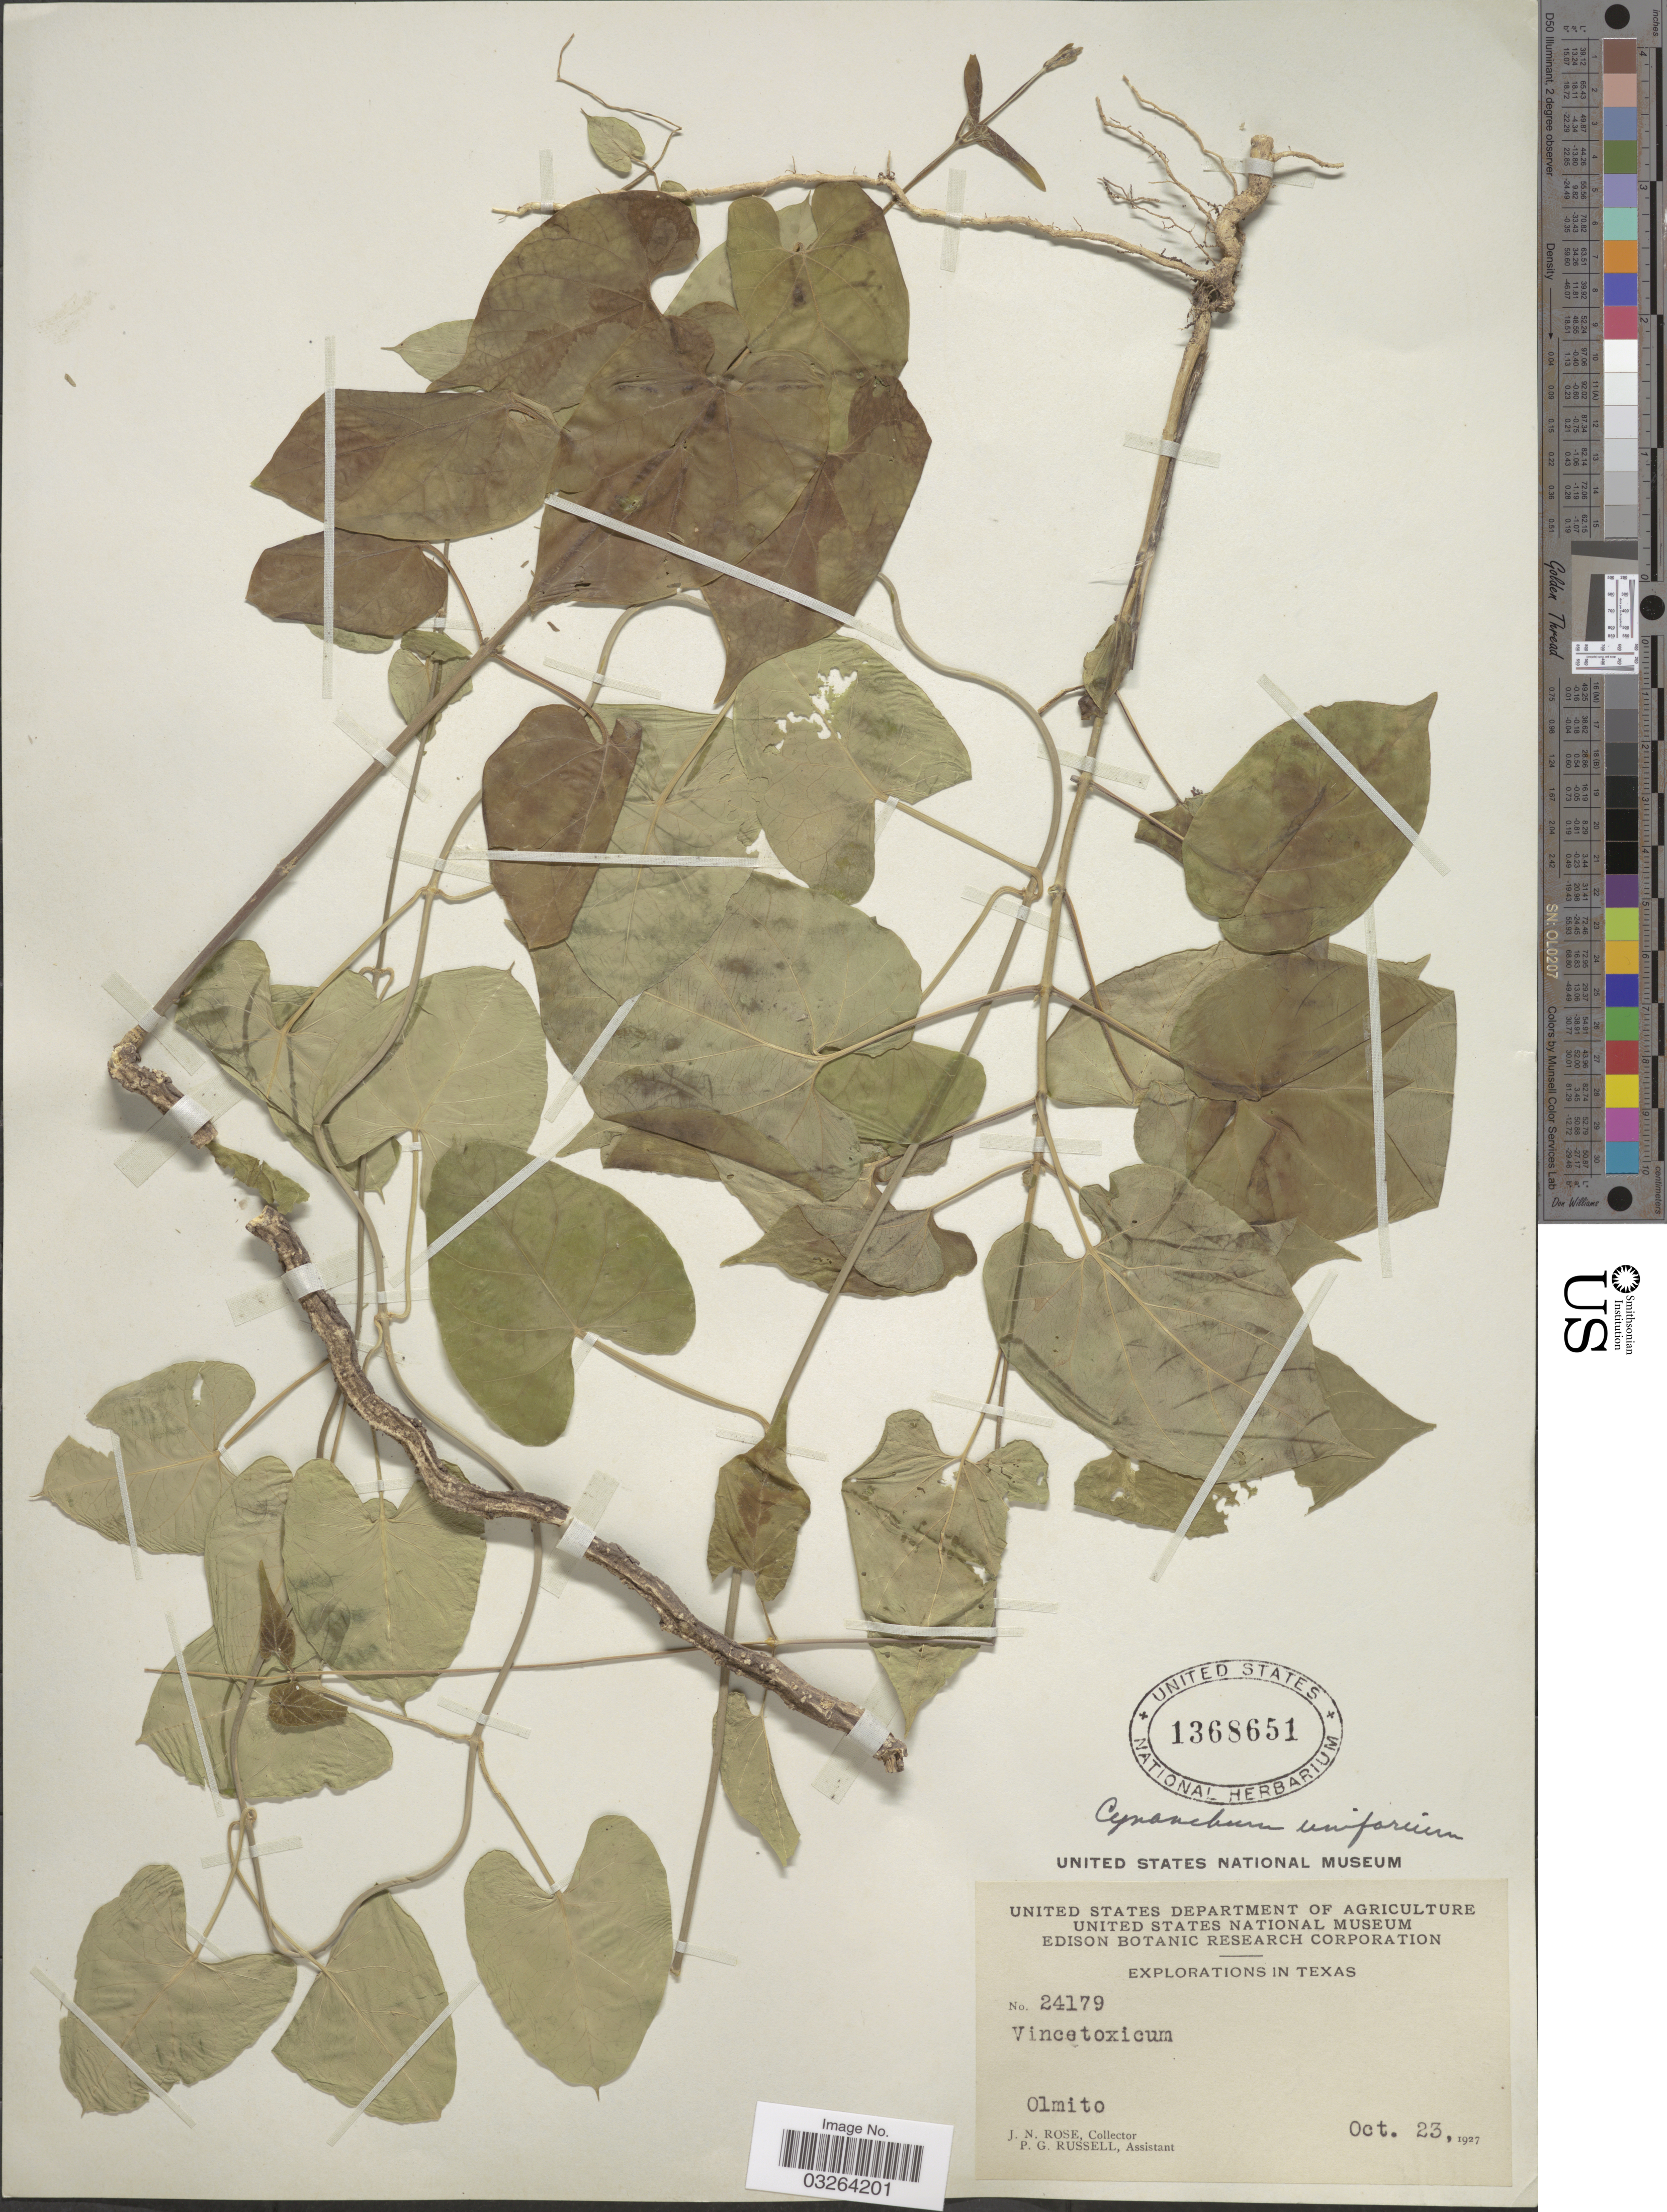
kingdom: Plantae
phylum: Tracheophyta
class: Magnoliopsida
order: Gentianales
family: Apocynaceae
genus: Cynanchum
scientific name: Cynanchum racemosum var. unifarium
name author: (Scheele) Sundell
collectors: J. N. Rose & P. G. Russell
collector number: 24179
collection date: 1927-10-23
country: United States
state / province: Texas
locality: Olmito.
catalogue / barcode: US 1368651